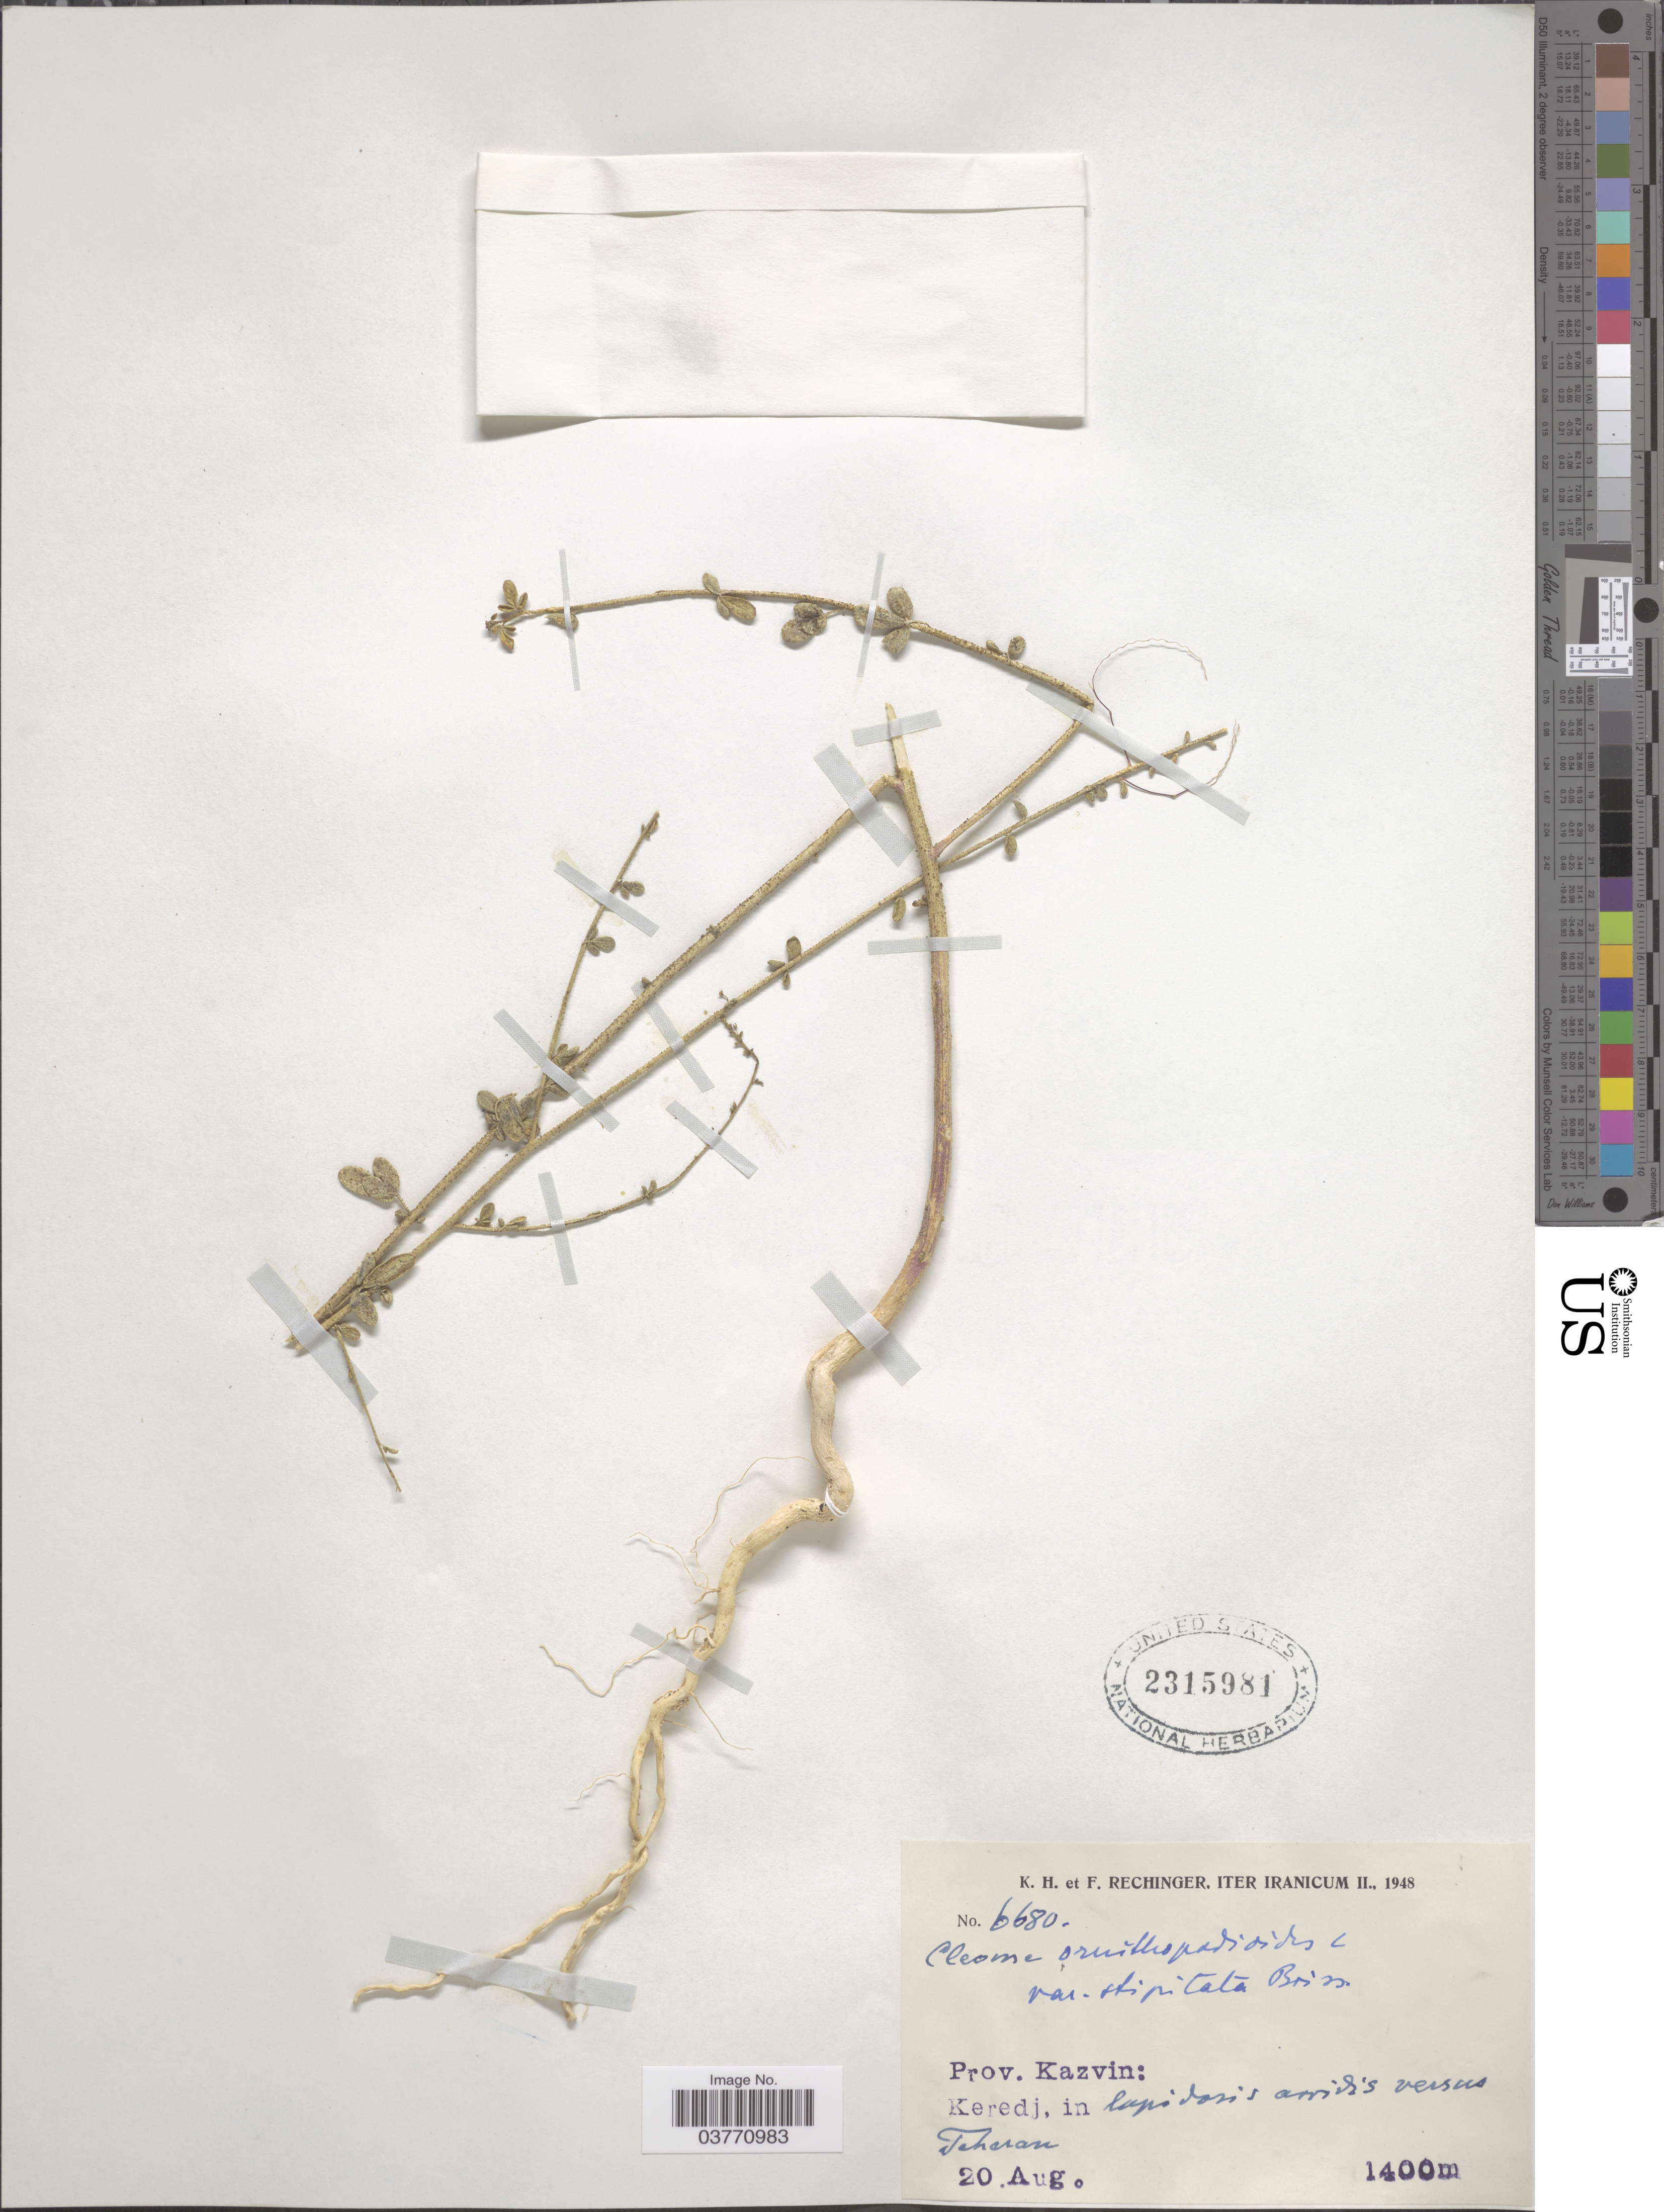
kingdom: Plantae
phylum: Tracheophyta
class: Magnoliopsida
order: Brassicales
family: Cleomaceae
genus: Cleome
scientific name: Cleome ornithopodioides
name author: L.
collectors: K. H. Rechinger & F. Rechinger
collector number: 6680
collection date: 1948-08-20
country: Iran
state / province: Qazvin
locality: Prov. Kazvin: Keredj, in lapidosis arridis versus Teheran.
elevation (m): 1400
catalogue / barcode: US 2315981